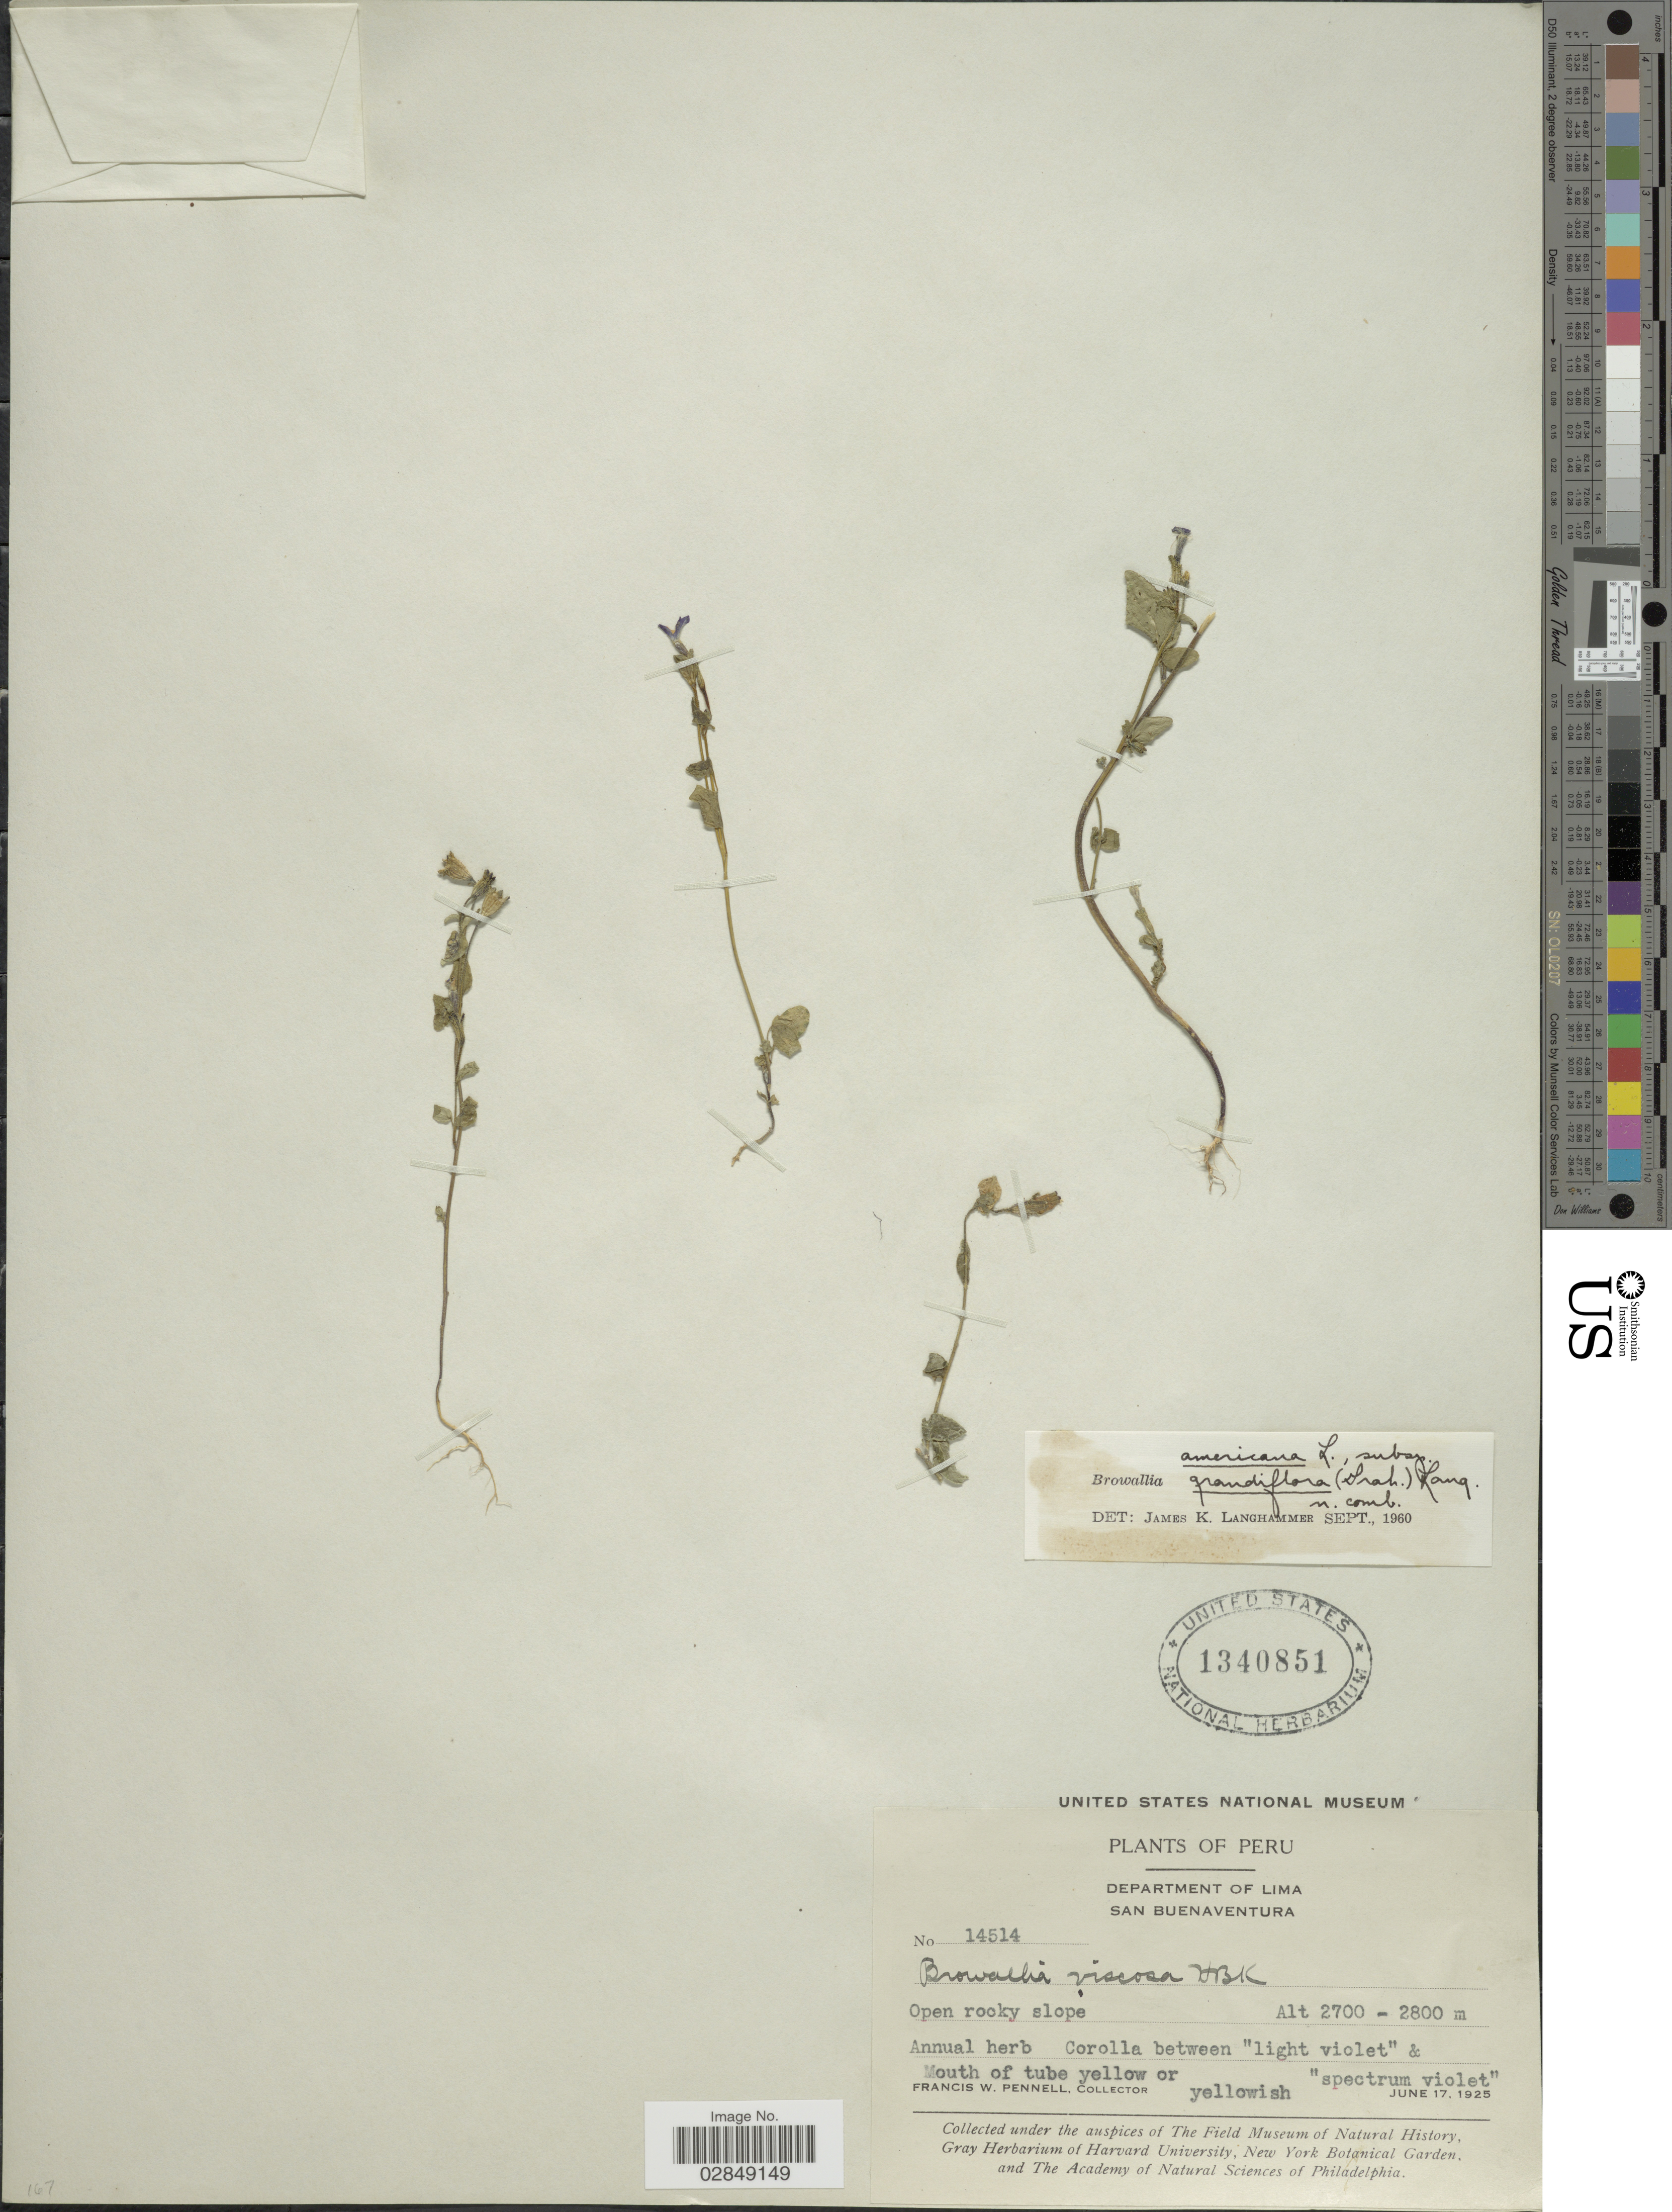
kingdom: Plantae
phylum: Tracheophyta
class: Magnoliopsida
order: Solanales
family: Solanaceae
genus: Browallia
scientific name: Browallia americana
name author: L.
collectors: F. W. Pennell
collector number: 14514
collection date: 1925-06-17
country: Peru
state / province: Lima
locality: Department of Lima. San Buenaventura.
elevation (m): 2700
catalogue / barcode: US 1340851